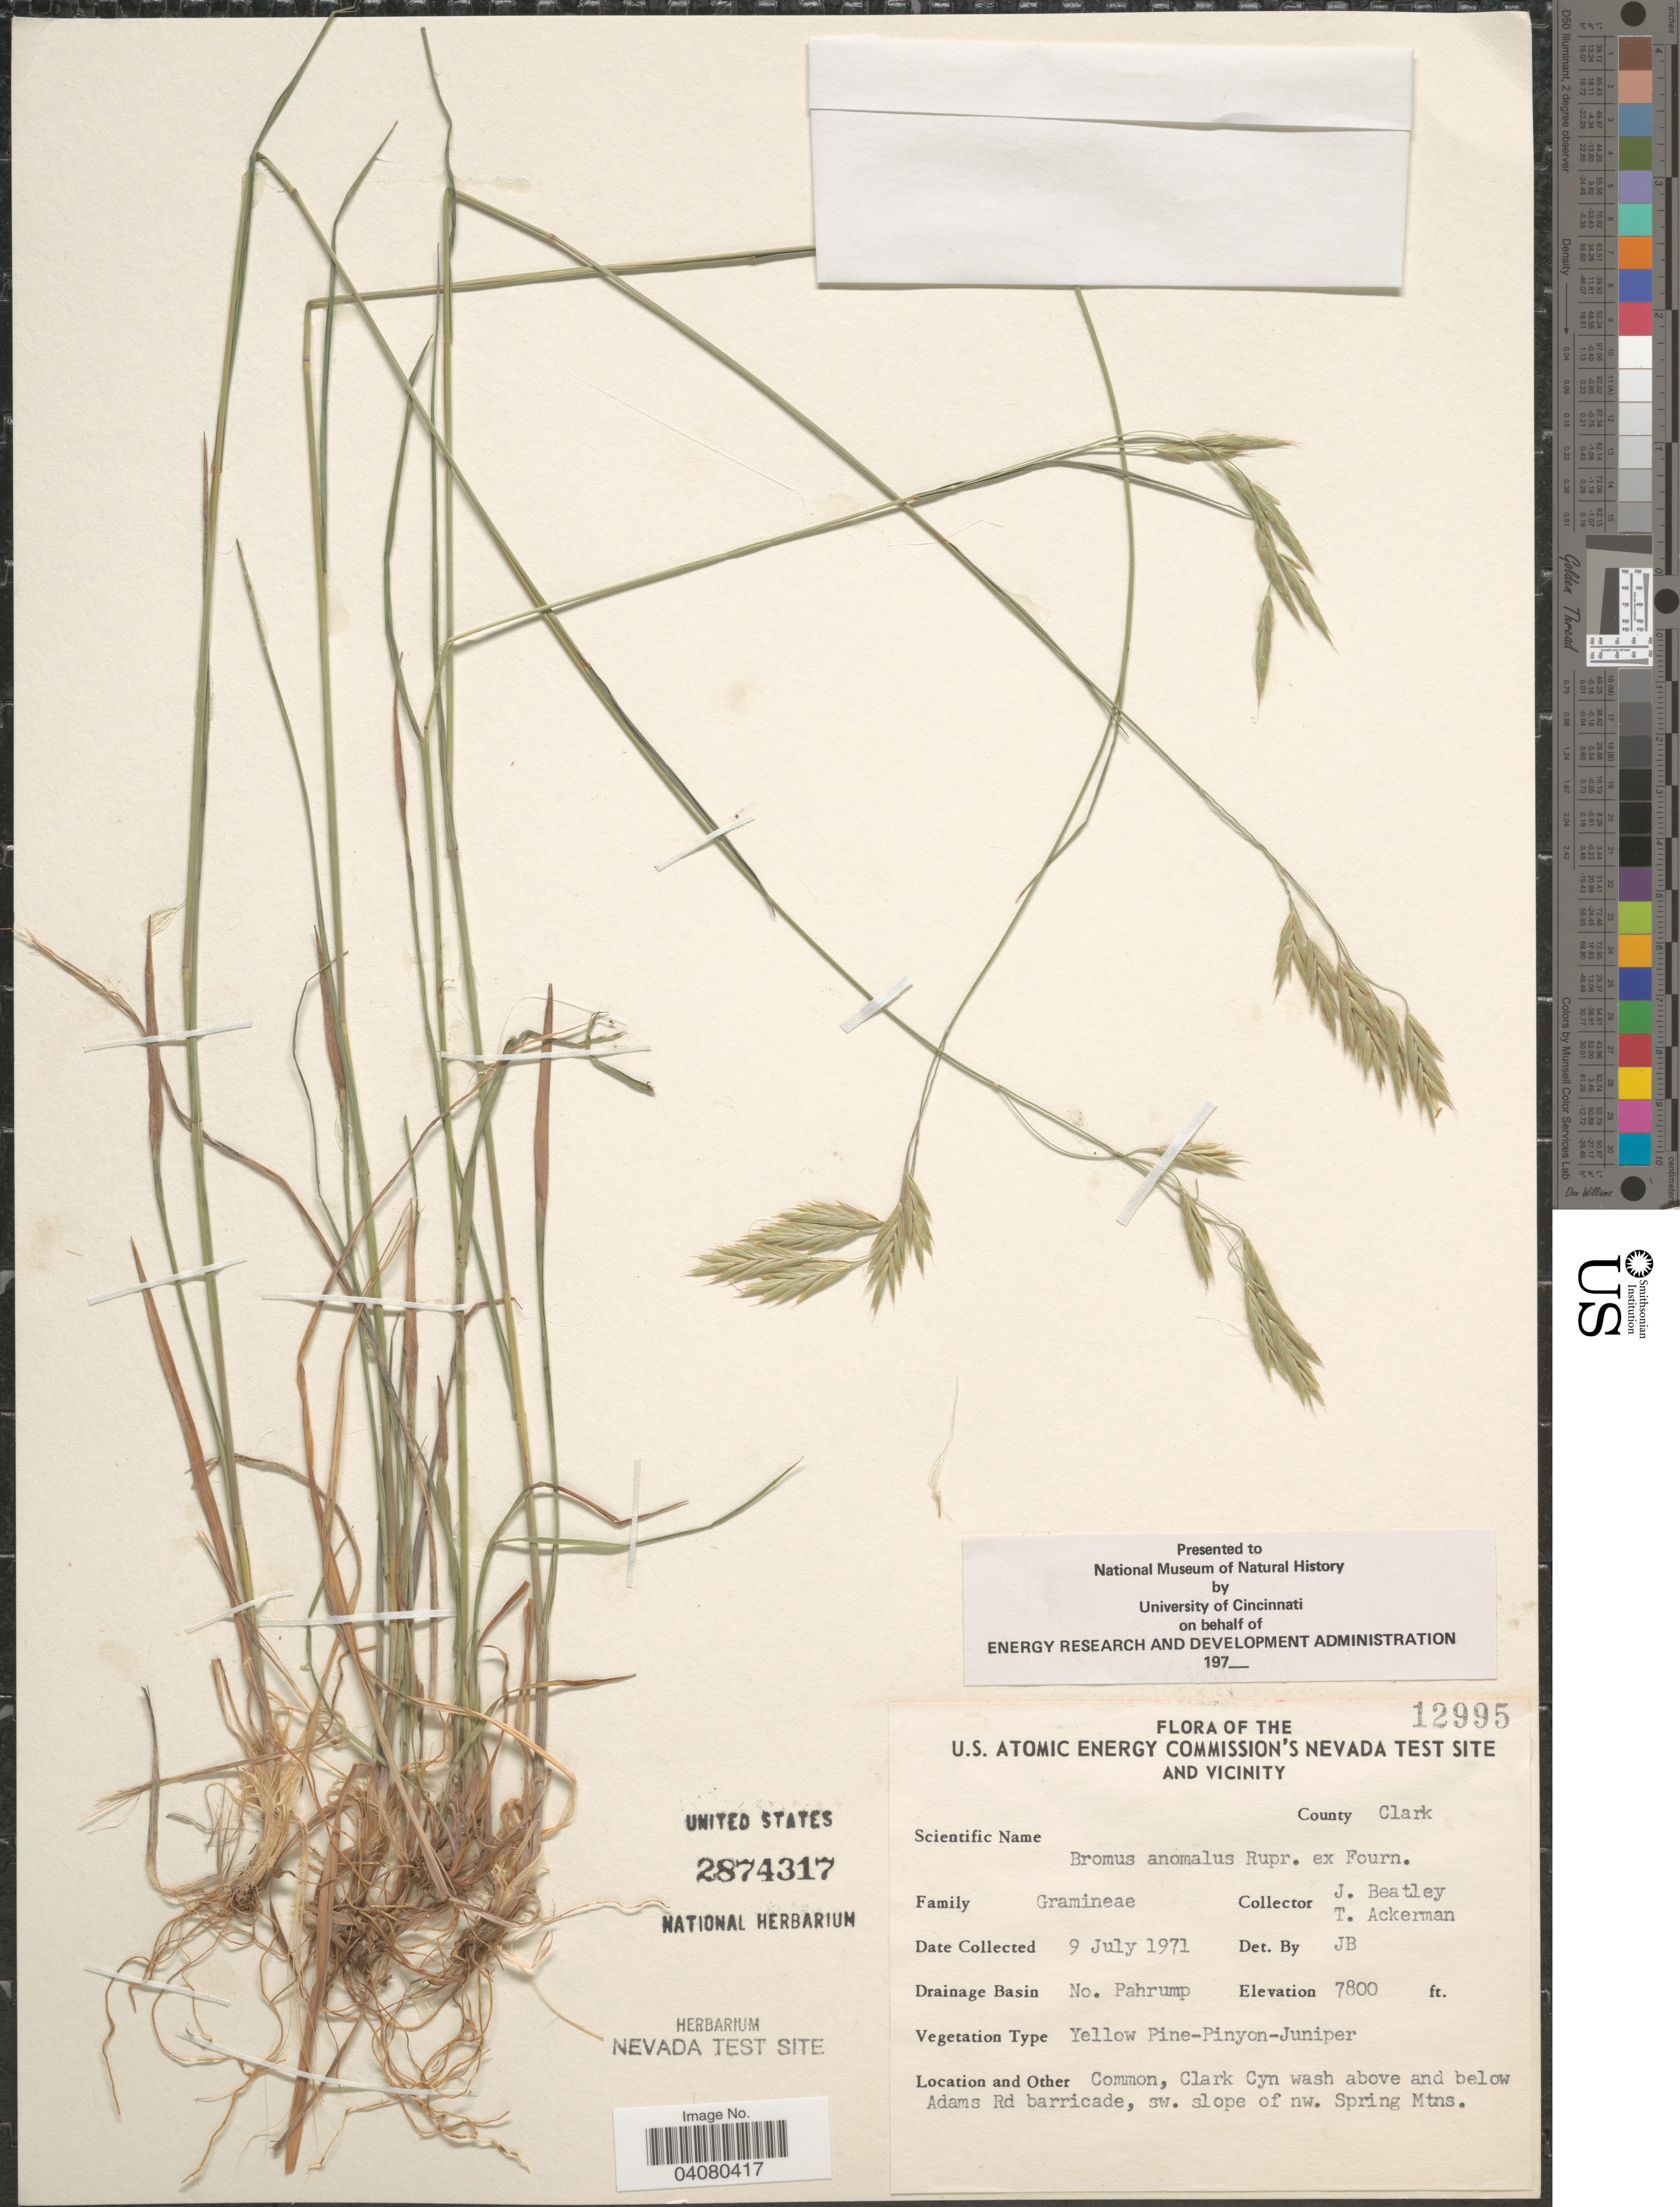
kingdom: Plantae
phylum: Tracheophyta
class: Liliopsida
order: Poales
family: Poaceae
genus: Bromus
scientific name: Bromus anomalus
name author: Rupr. ex E. Fourn.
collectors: J. C. Beatley & T. Ackerman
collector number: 12995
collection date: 1971-07-09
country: United States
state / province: Nevada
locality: U.S. Atomic Energy Commission's Nevada Test Site and Vicinity. County Clark. Drainage Basin No. Pahrump. Common, Clark Cyn wash above and below Adams Rd barricade, sw. slope of nw. Spring Mtns.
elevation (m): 2377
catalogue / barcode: US 2874317